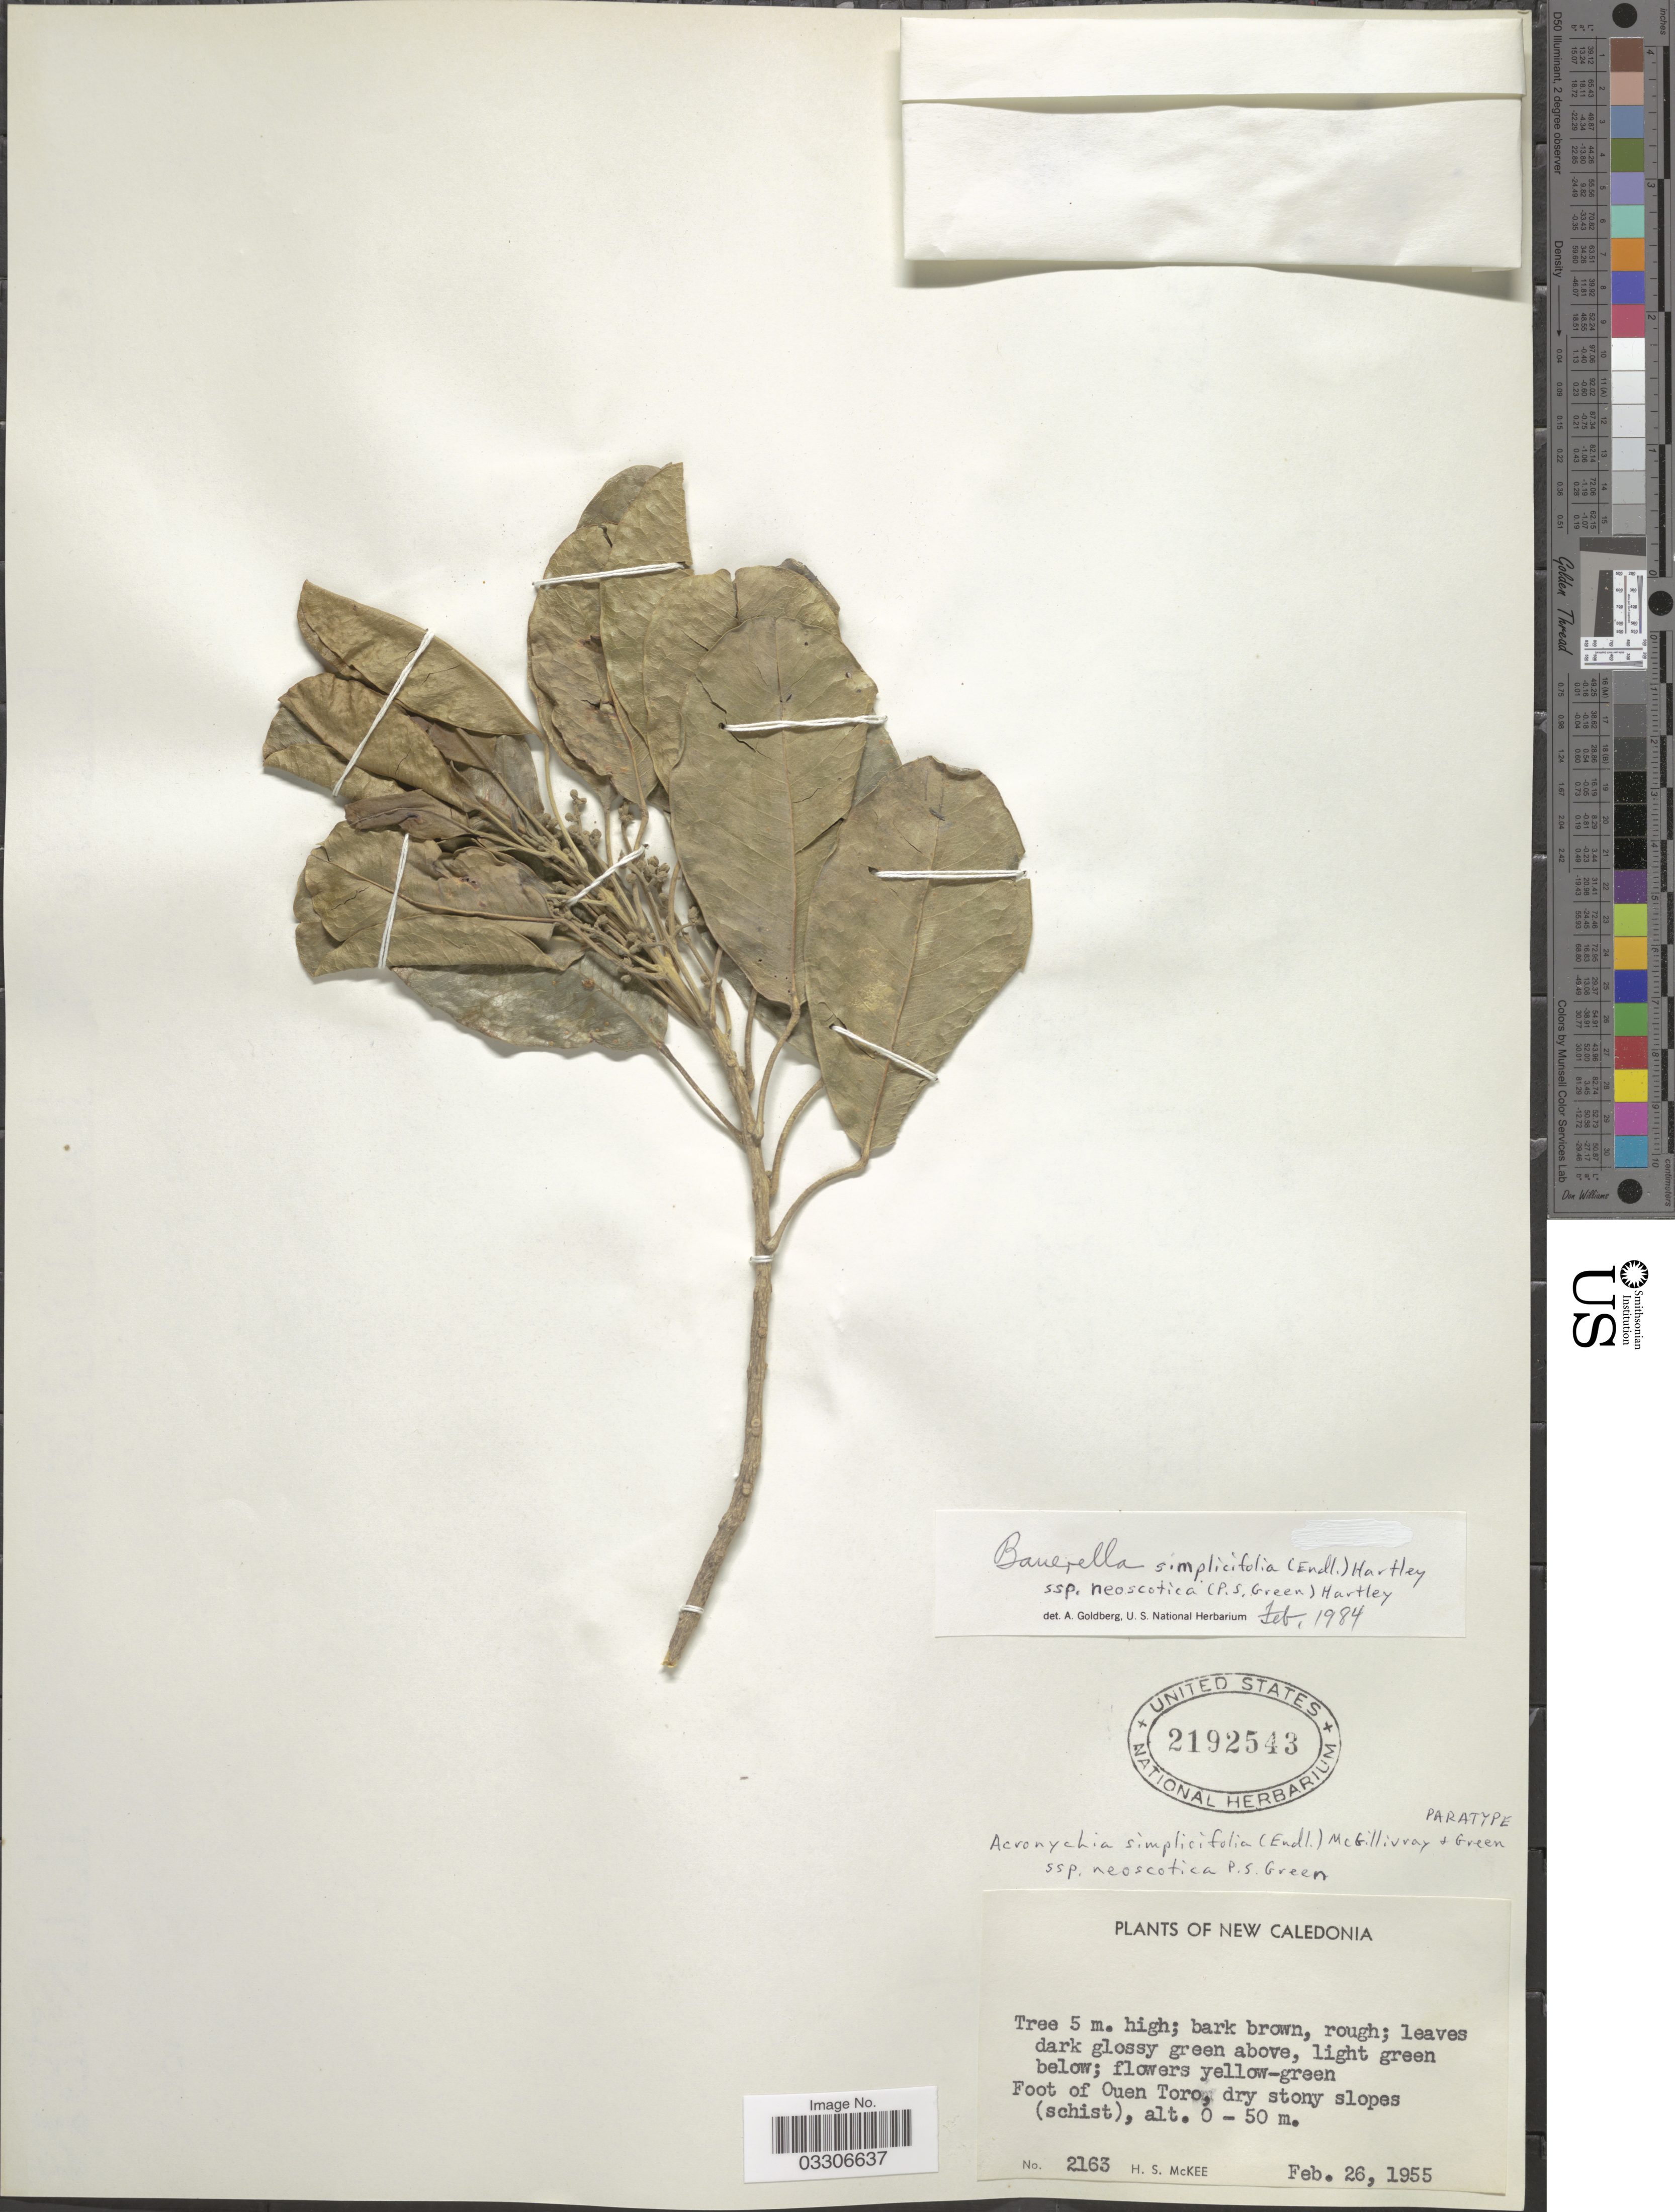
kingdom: Plantae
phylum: Tracheophyta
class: Magnoliopsida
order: Sapindales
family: Rutaceae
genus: Sarcomelicope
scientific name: Sarcomelicope simplicifolia subsp. neoscotica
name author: (McGill. & P.S. Green) T.G. Hartley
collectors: H. S. McKee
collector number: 2163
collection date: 1955-02-26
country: New Caledonia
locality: Foot of Ouen Toro.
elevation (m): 0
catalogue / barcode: US 2192543